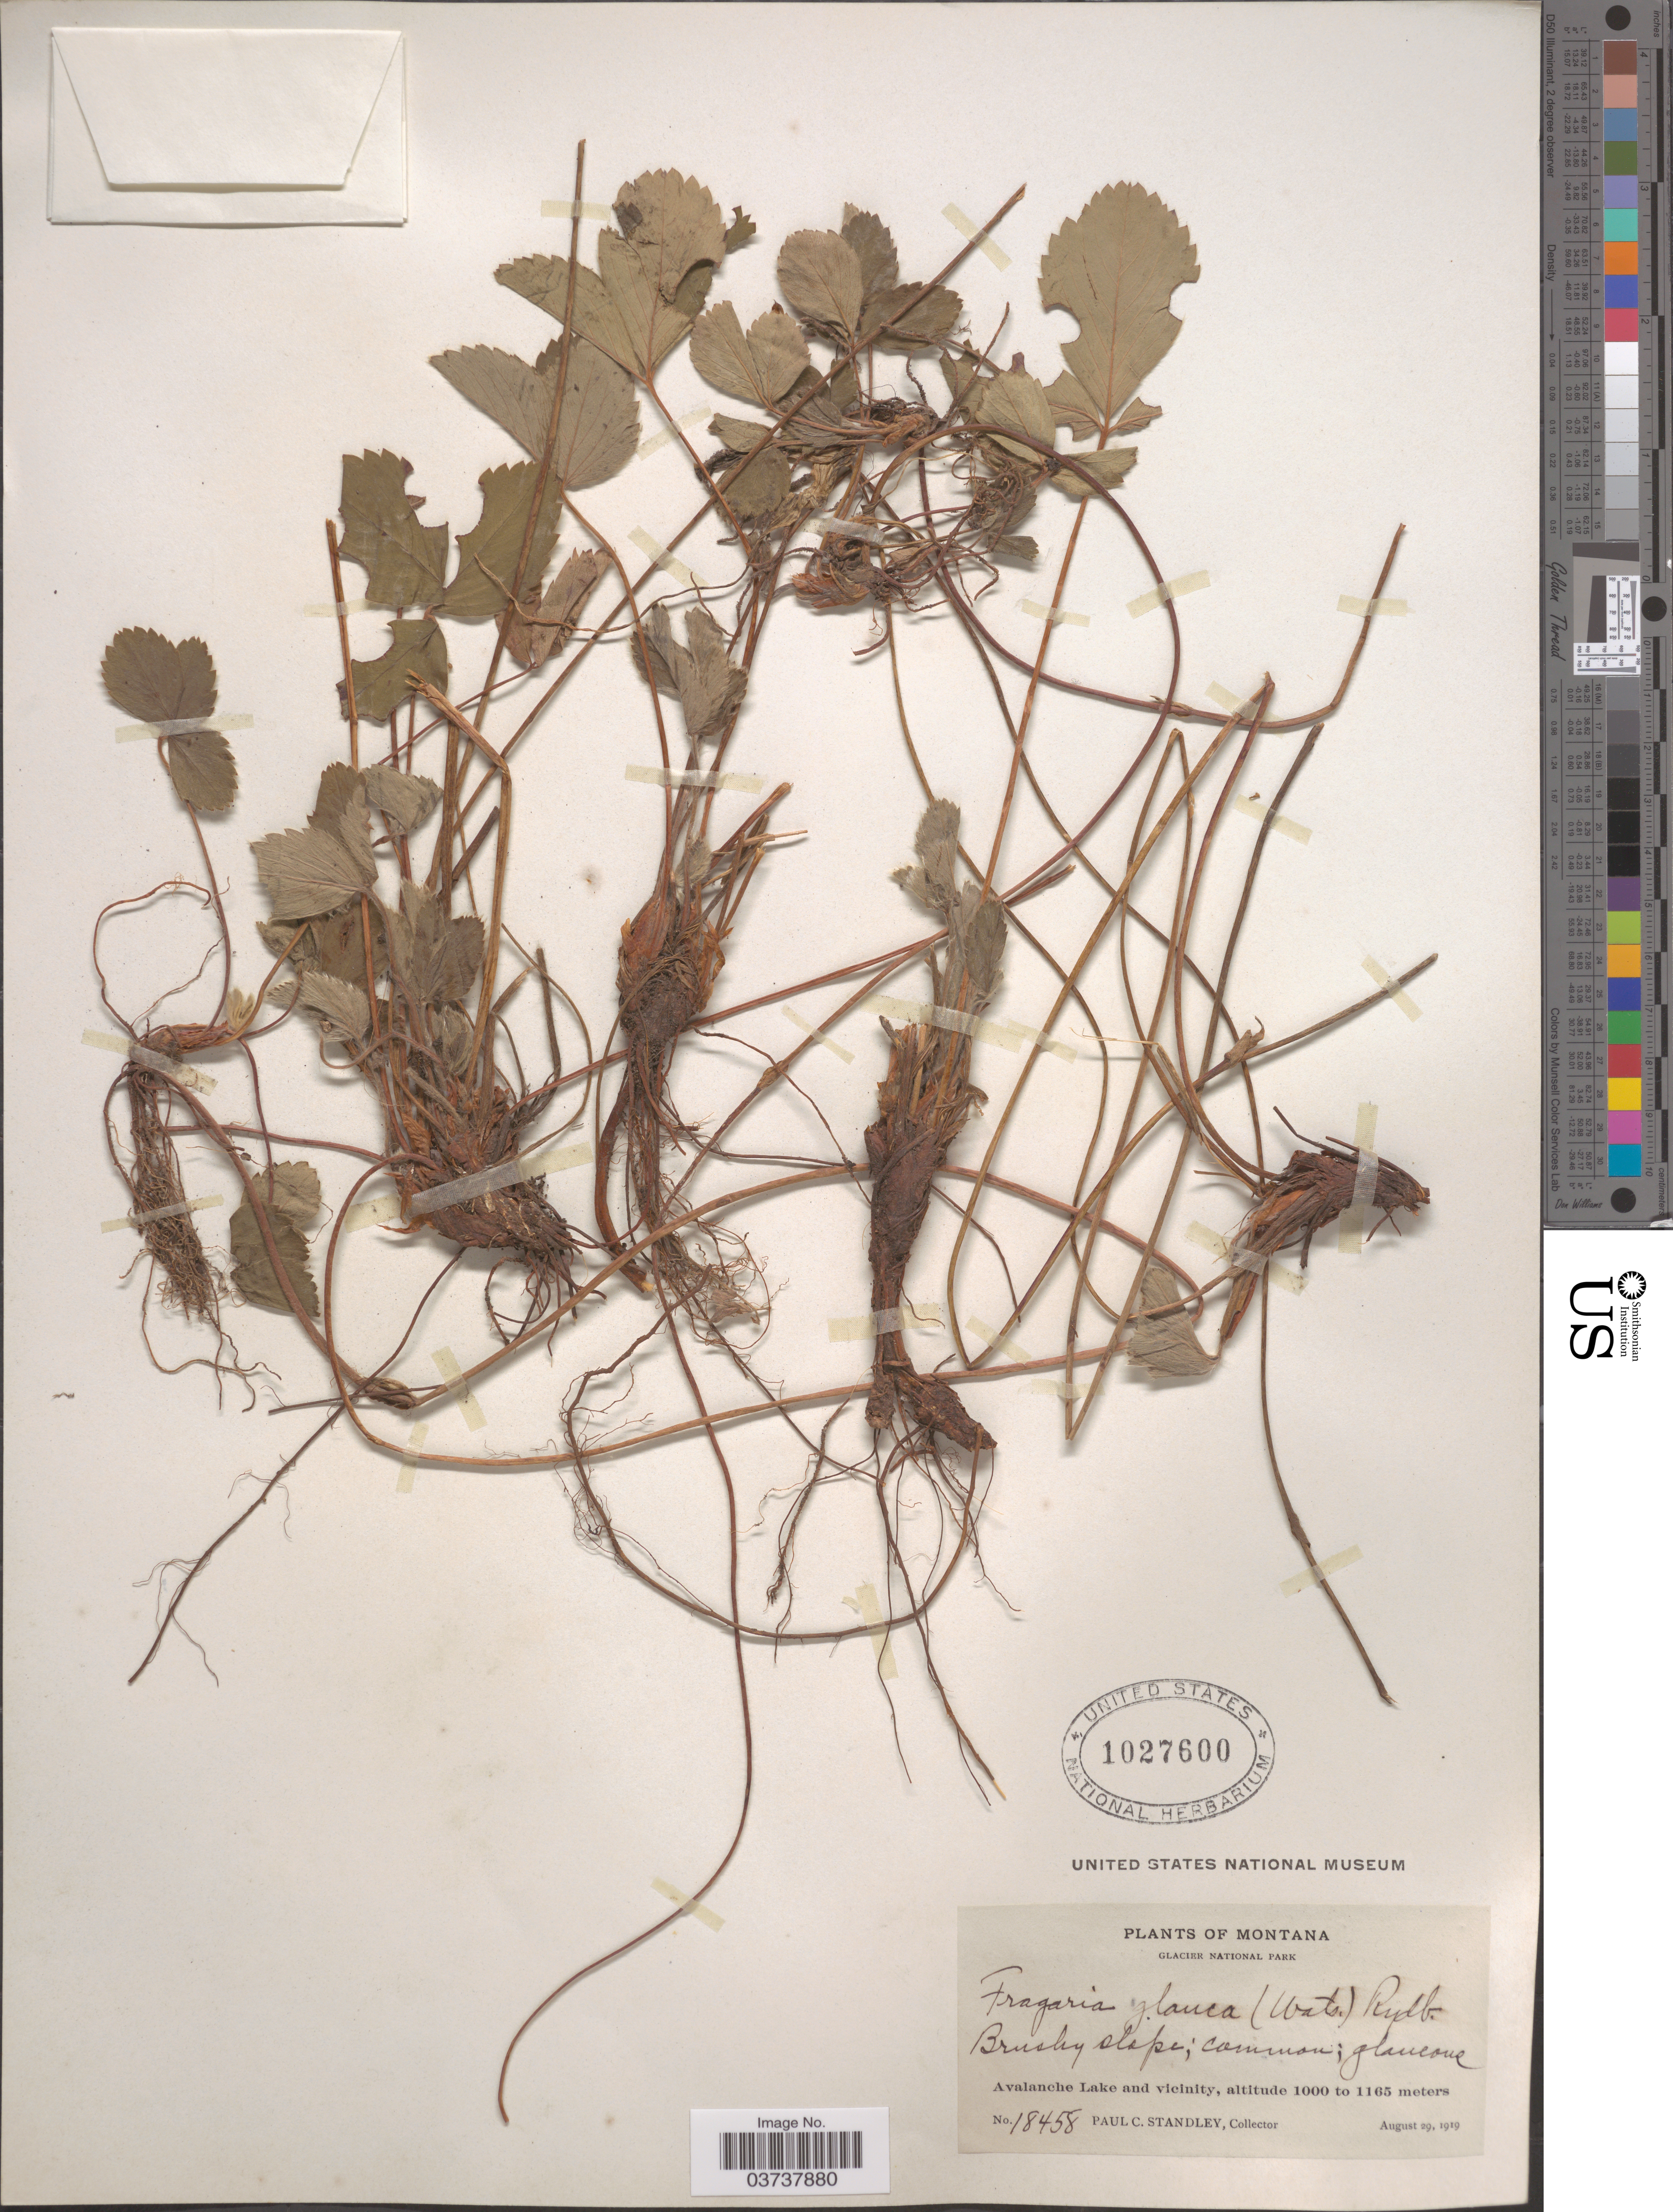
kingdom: Plantae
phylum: Tracheophyta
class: Magnoliopsida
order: Rosales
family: Rosaceae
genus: Fragaria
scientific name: Fragaria virginiana subsp. glauca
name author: (S. Watson) Staudt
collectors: P. C. Standley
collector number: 18458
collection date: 1919-08-29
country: United States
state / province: Montana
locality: Glacier National Park. Brushy slope. Avalanche Lake and vicinity.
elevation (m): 1000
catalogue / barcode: US 1027600